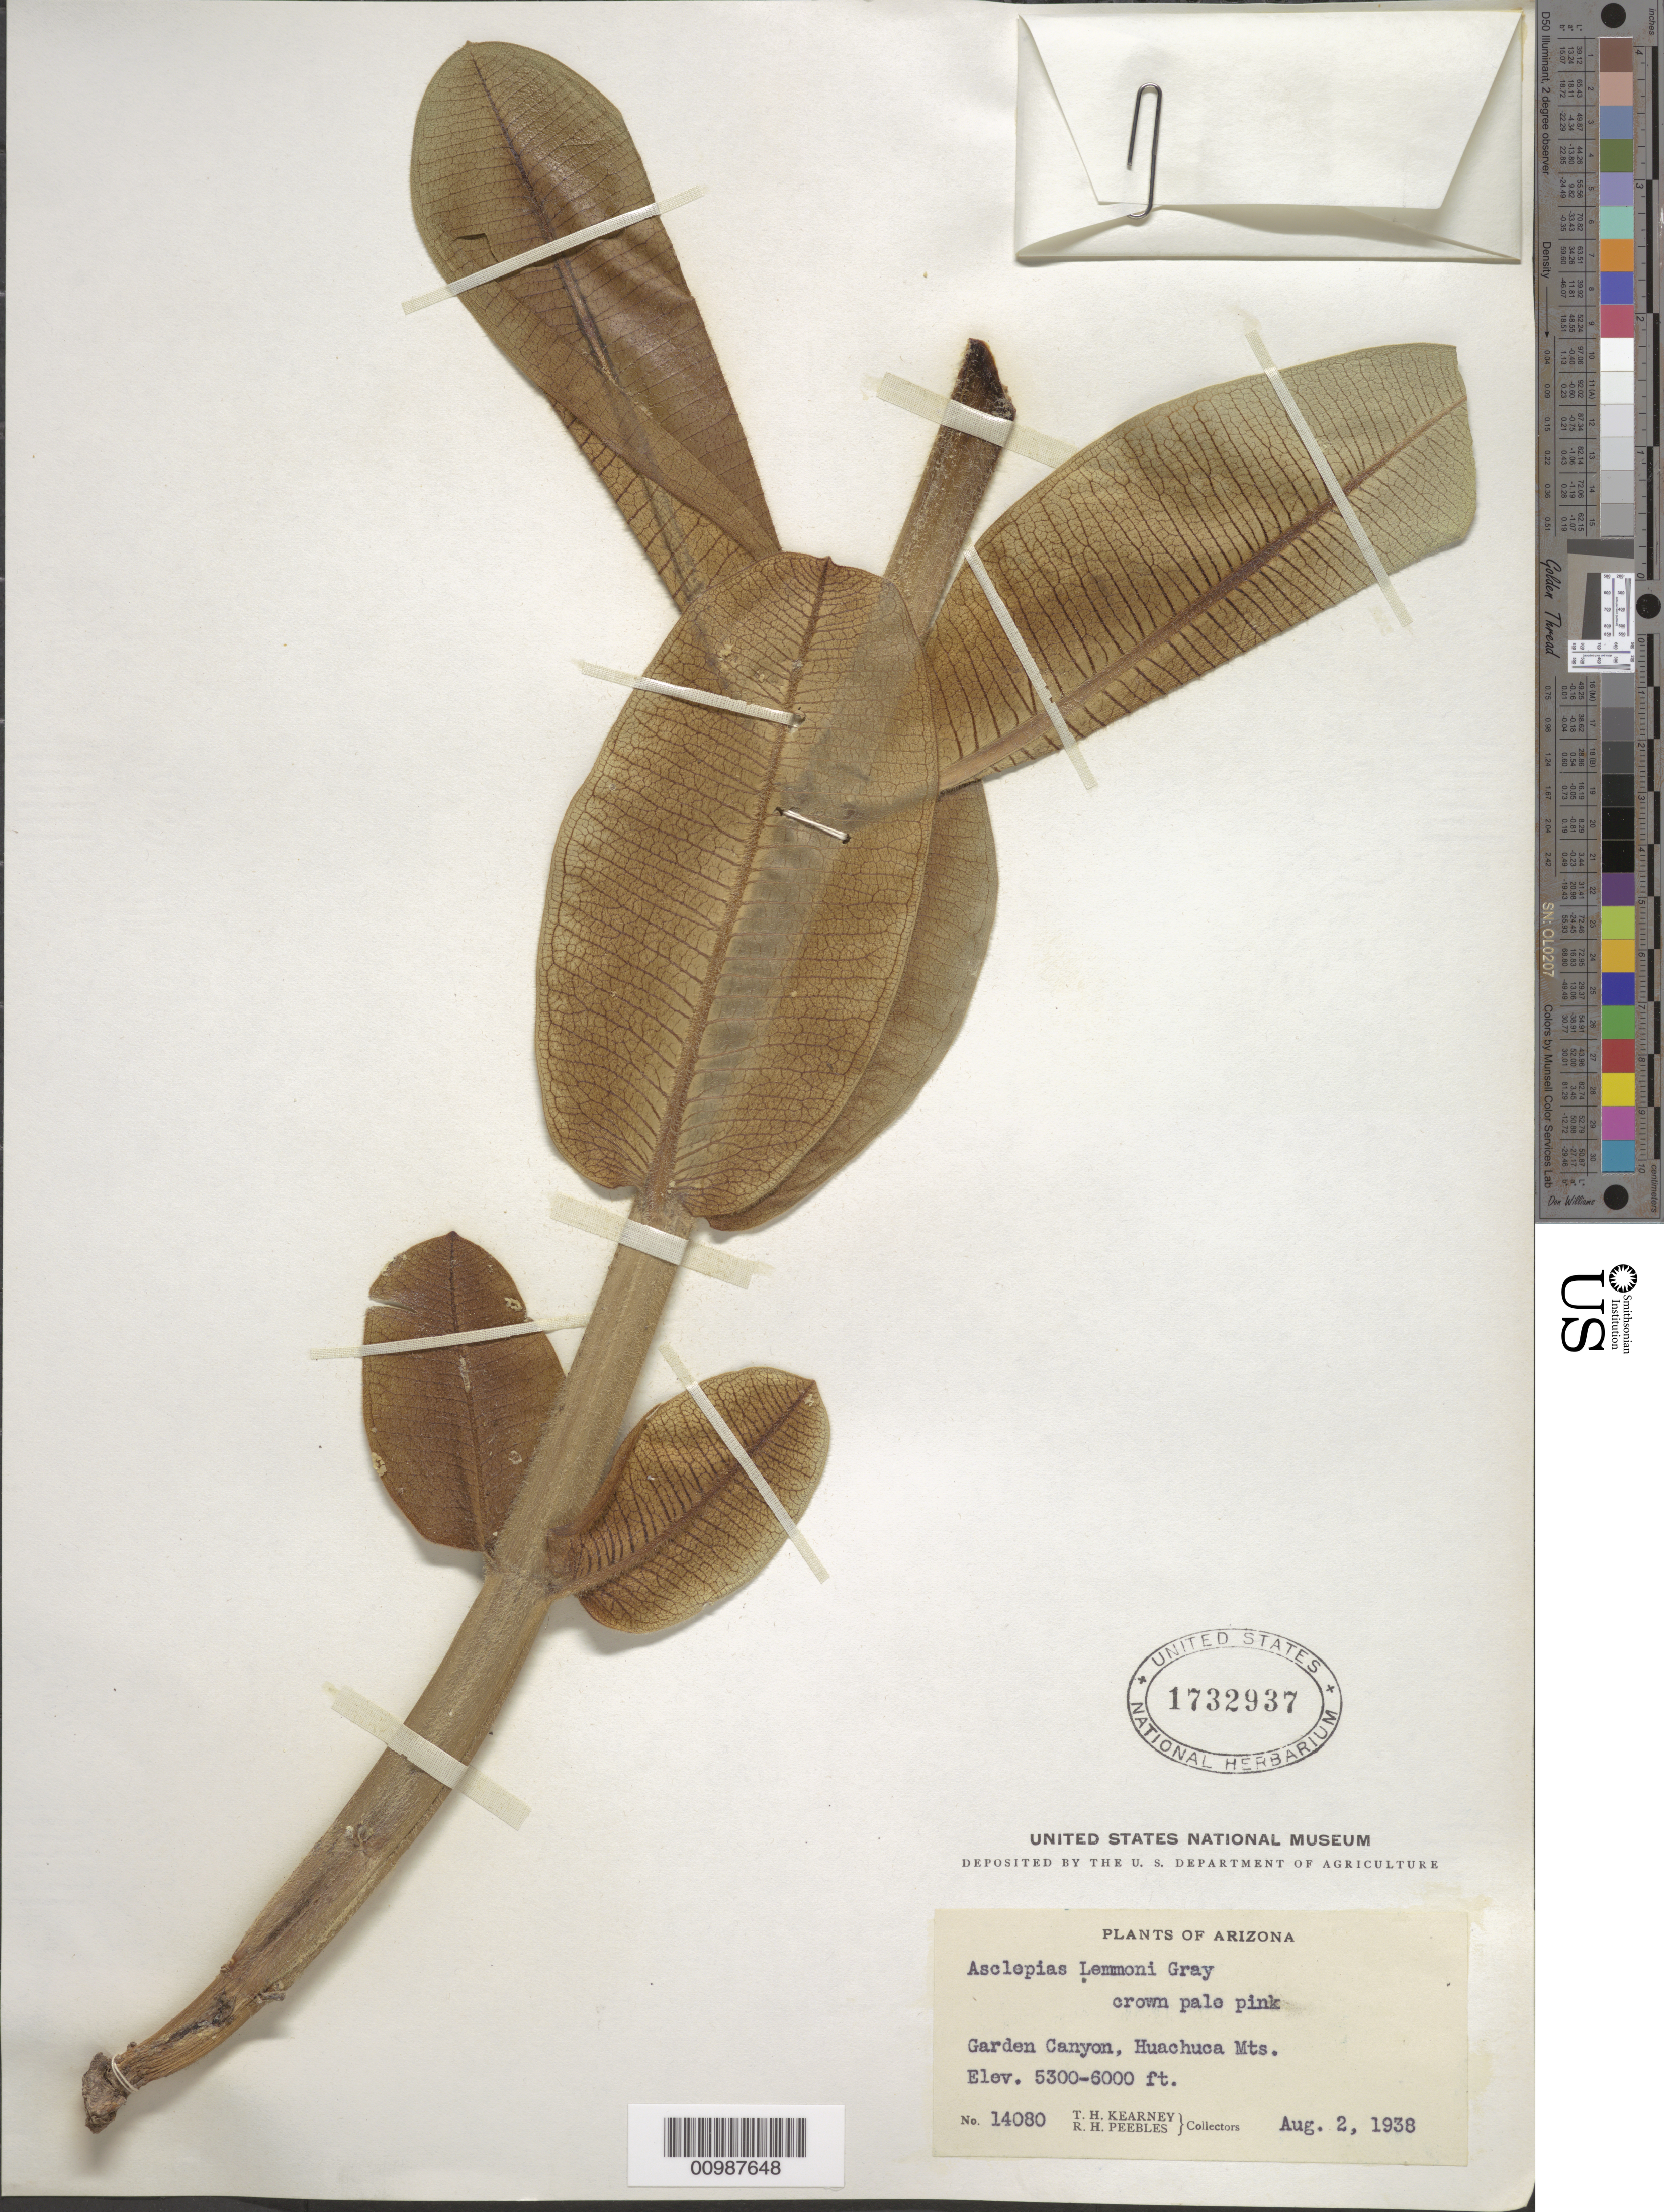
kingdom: Plantae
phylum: Tracheophyta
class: Magnoliopsida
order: Gentianales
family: Apocynaceae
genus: Asclepias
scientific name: Asclepias lemmonii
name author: A. Gray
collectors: T. H. Kearney & R. H. Peebles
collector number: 14080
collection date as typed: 20 Aug 1938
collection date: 1938-08-20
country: United States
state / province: Arizona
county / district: Cochise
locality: Garden canyon, Huachuca Mountains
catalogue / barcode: US 1732937